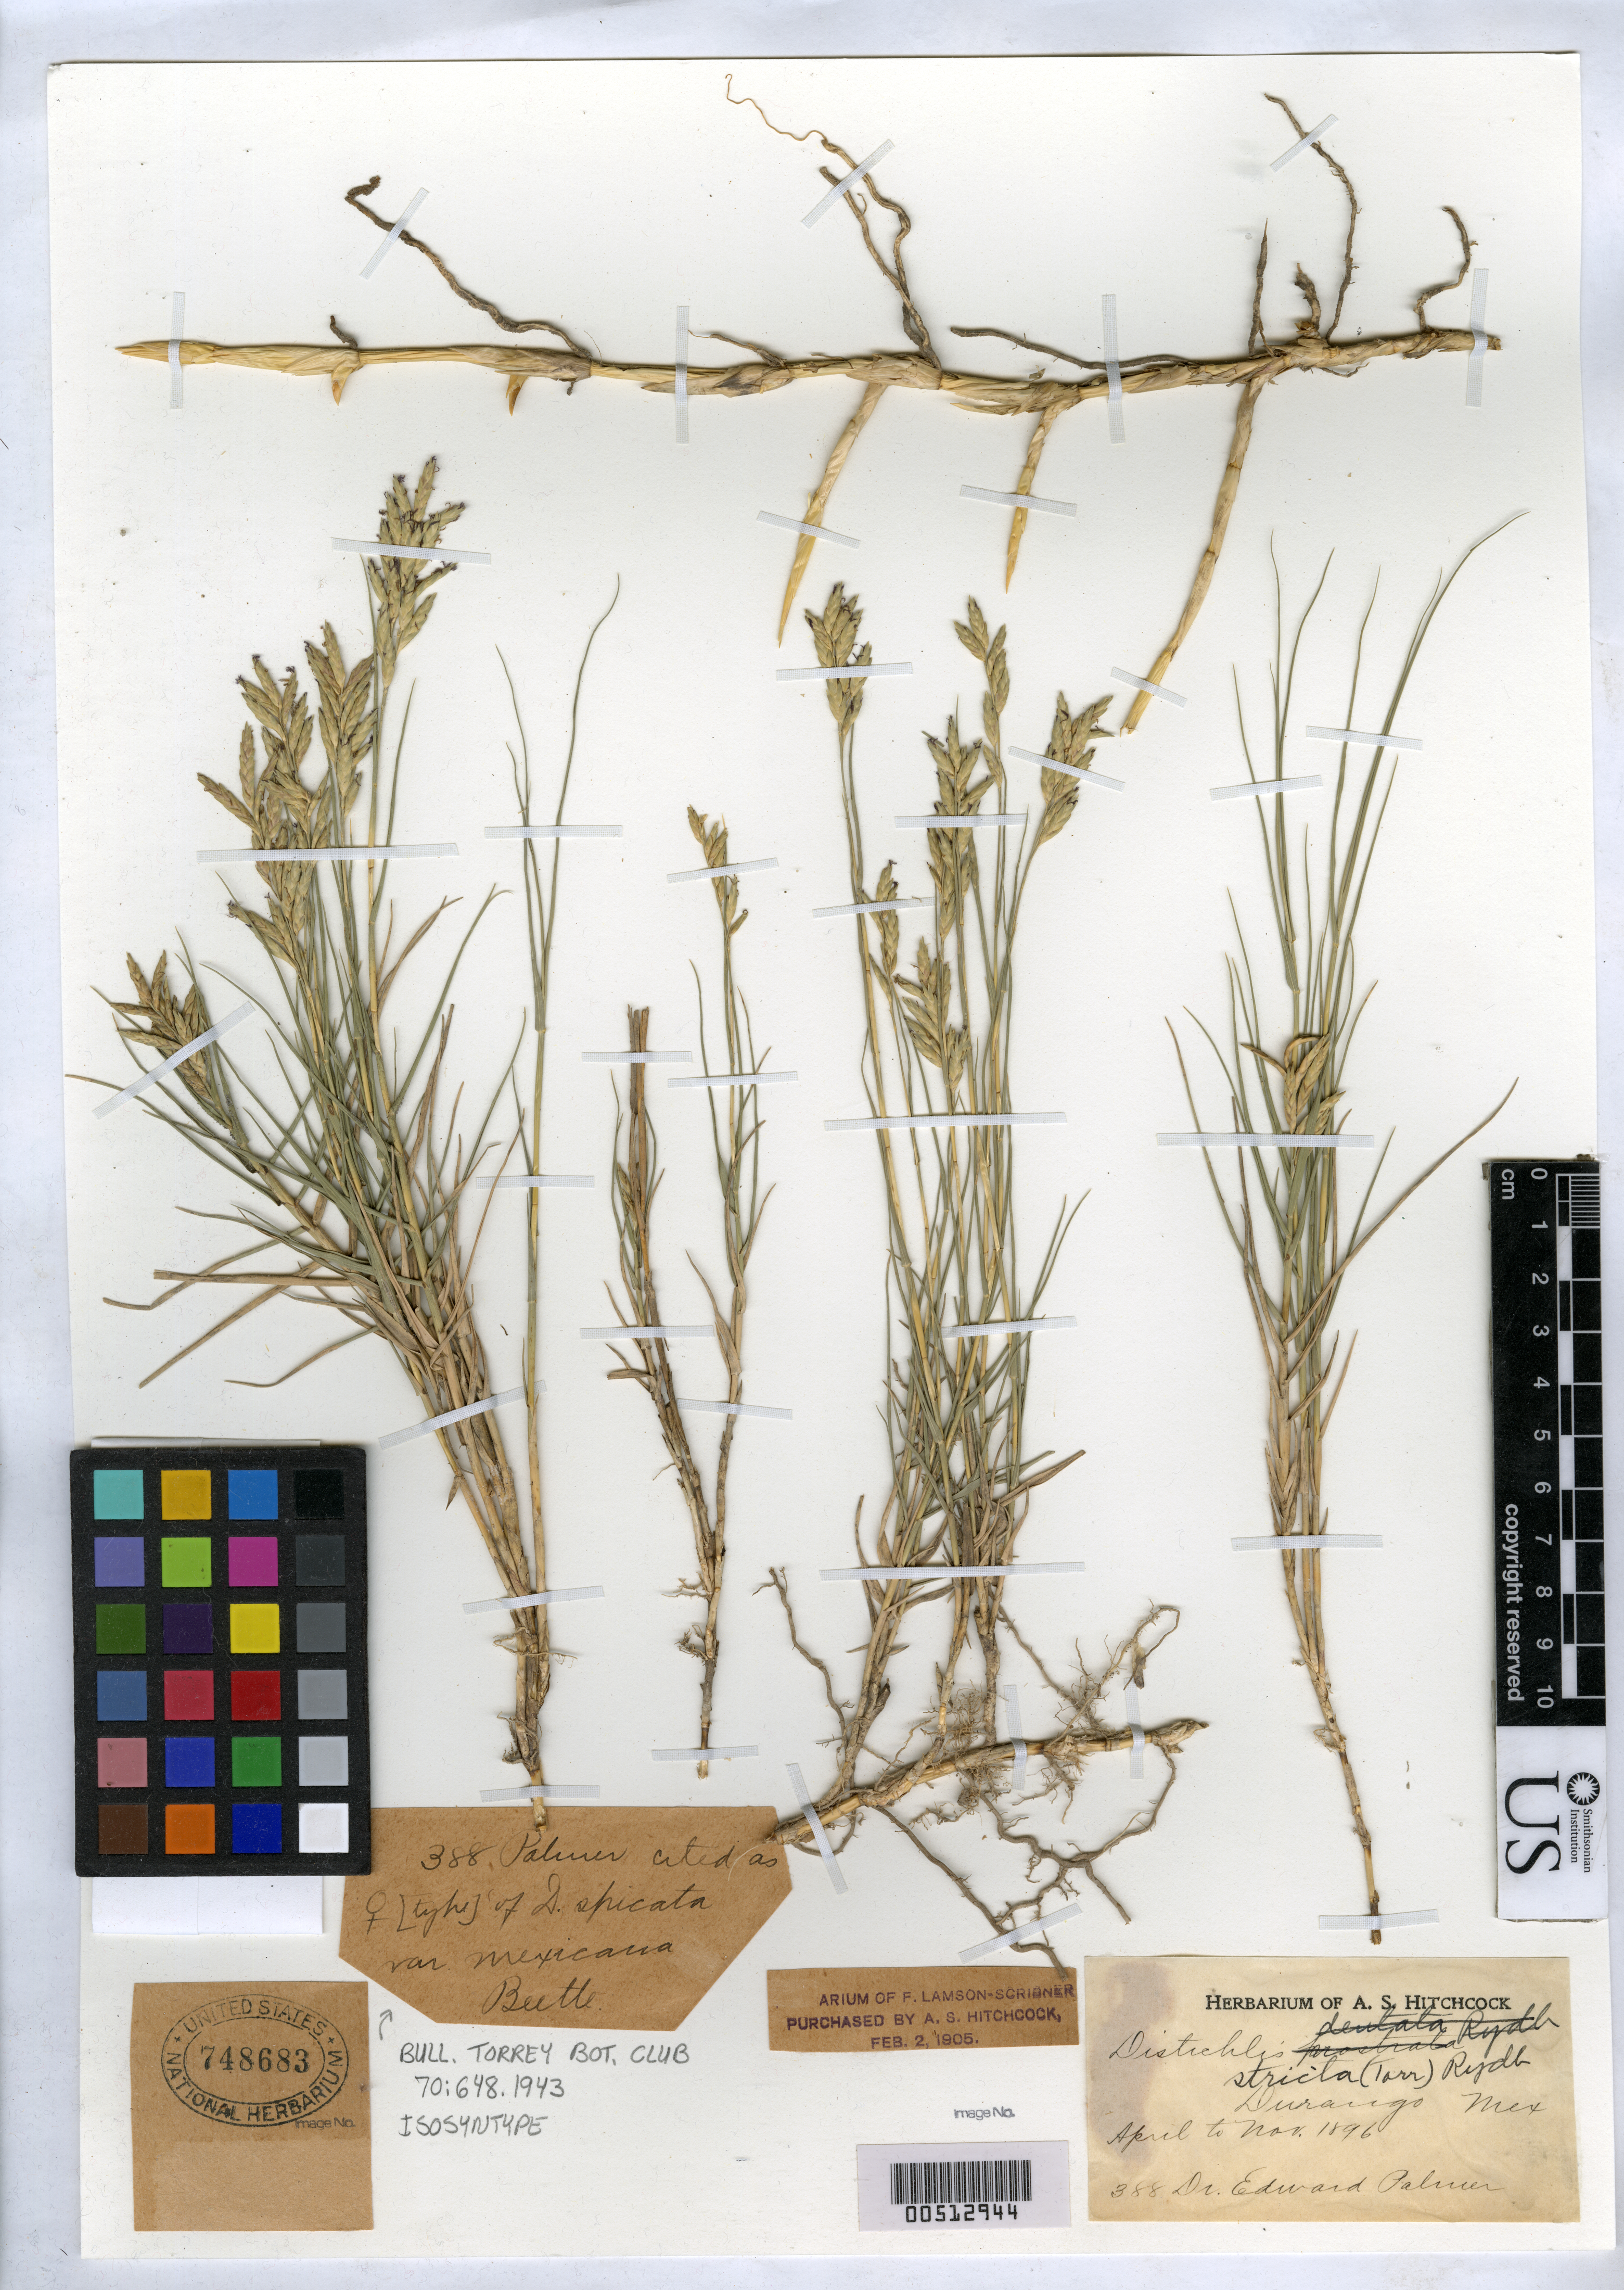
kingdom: Plantae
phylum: Tracheophyta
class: Liliopsida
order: Poales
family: Poaceae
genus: Distichlis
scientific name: Distichlis spicata var. mexicana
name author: Beetle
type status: Isosyntype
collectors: E. Palmer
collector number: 388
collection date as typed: Apr 1896 to -- Nov 1896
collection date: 1896-04/1896-11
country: Mexico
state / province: Durango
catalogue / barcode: US 748683